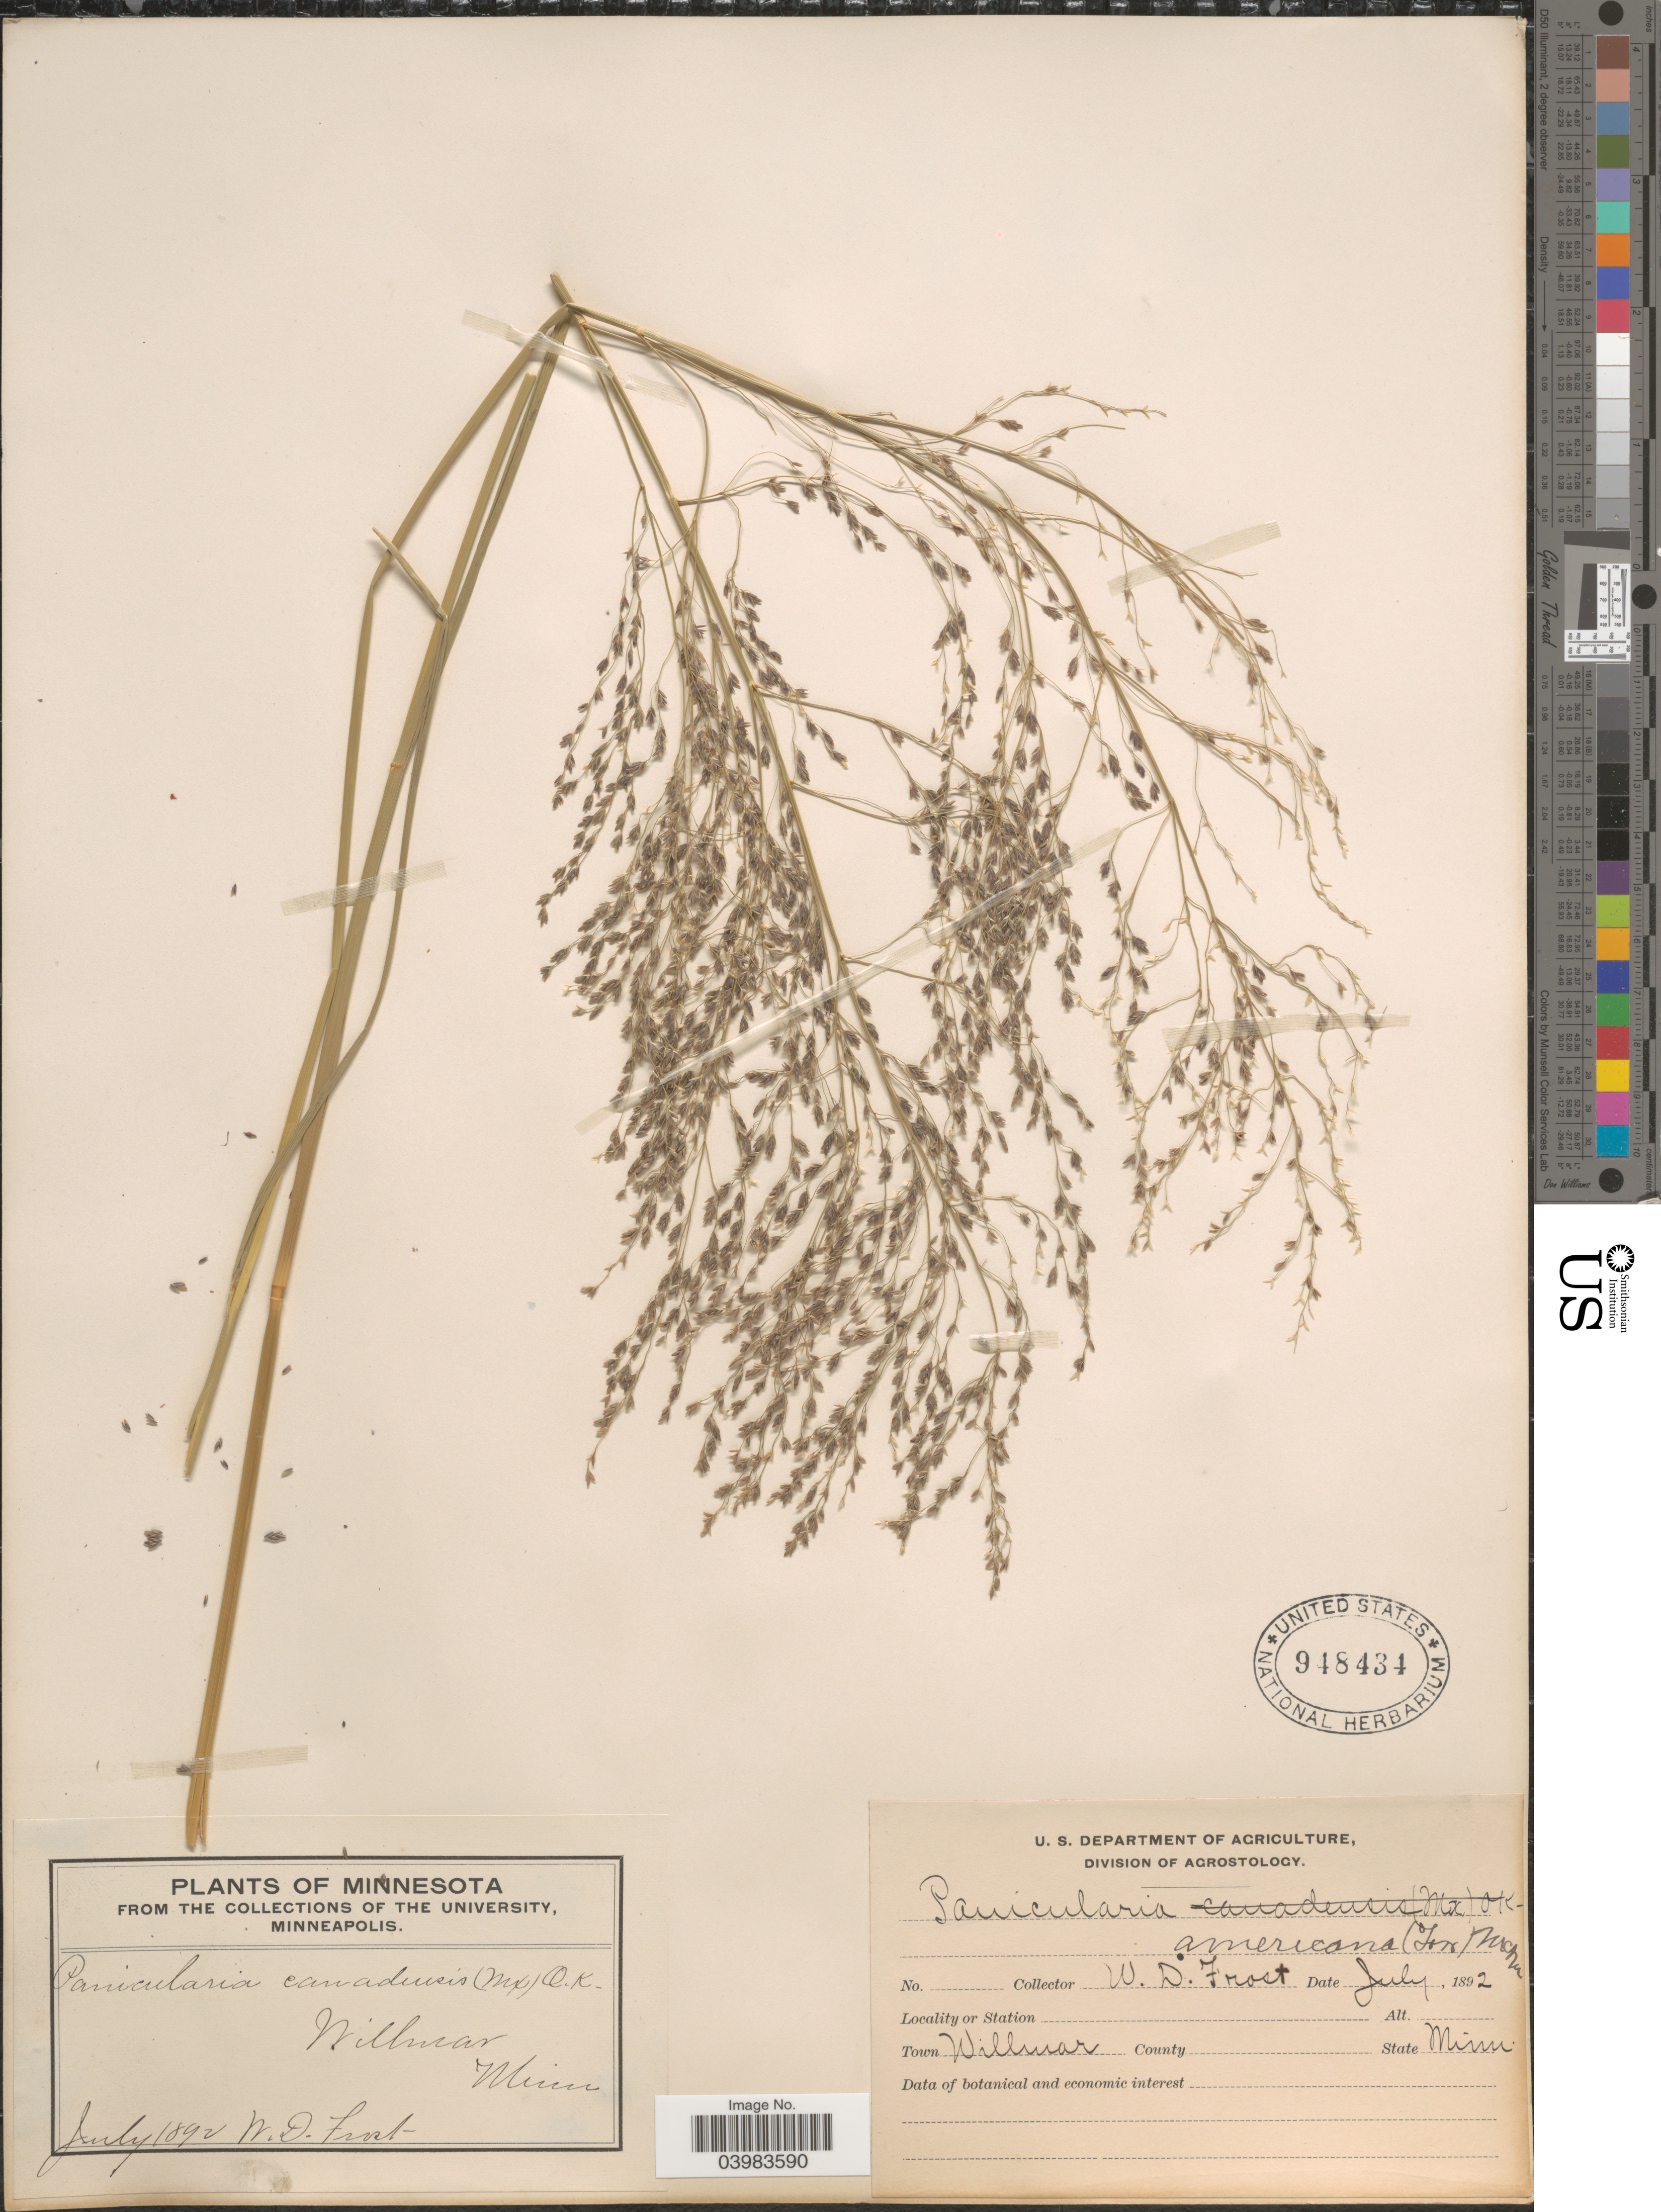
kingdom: Plantae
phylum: Tracheophyta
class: Liliopsida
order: Poales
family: Poaceae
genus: Glyceria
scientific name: Glyceria grandis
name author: S. Watson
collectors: W. Frost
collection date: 1892-07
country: United States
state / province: Minnesota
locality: Town Willmar.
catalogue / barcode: US 948434